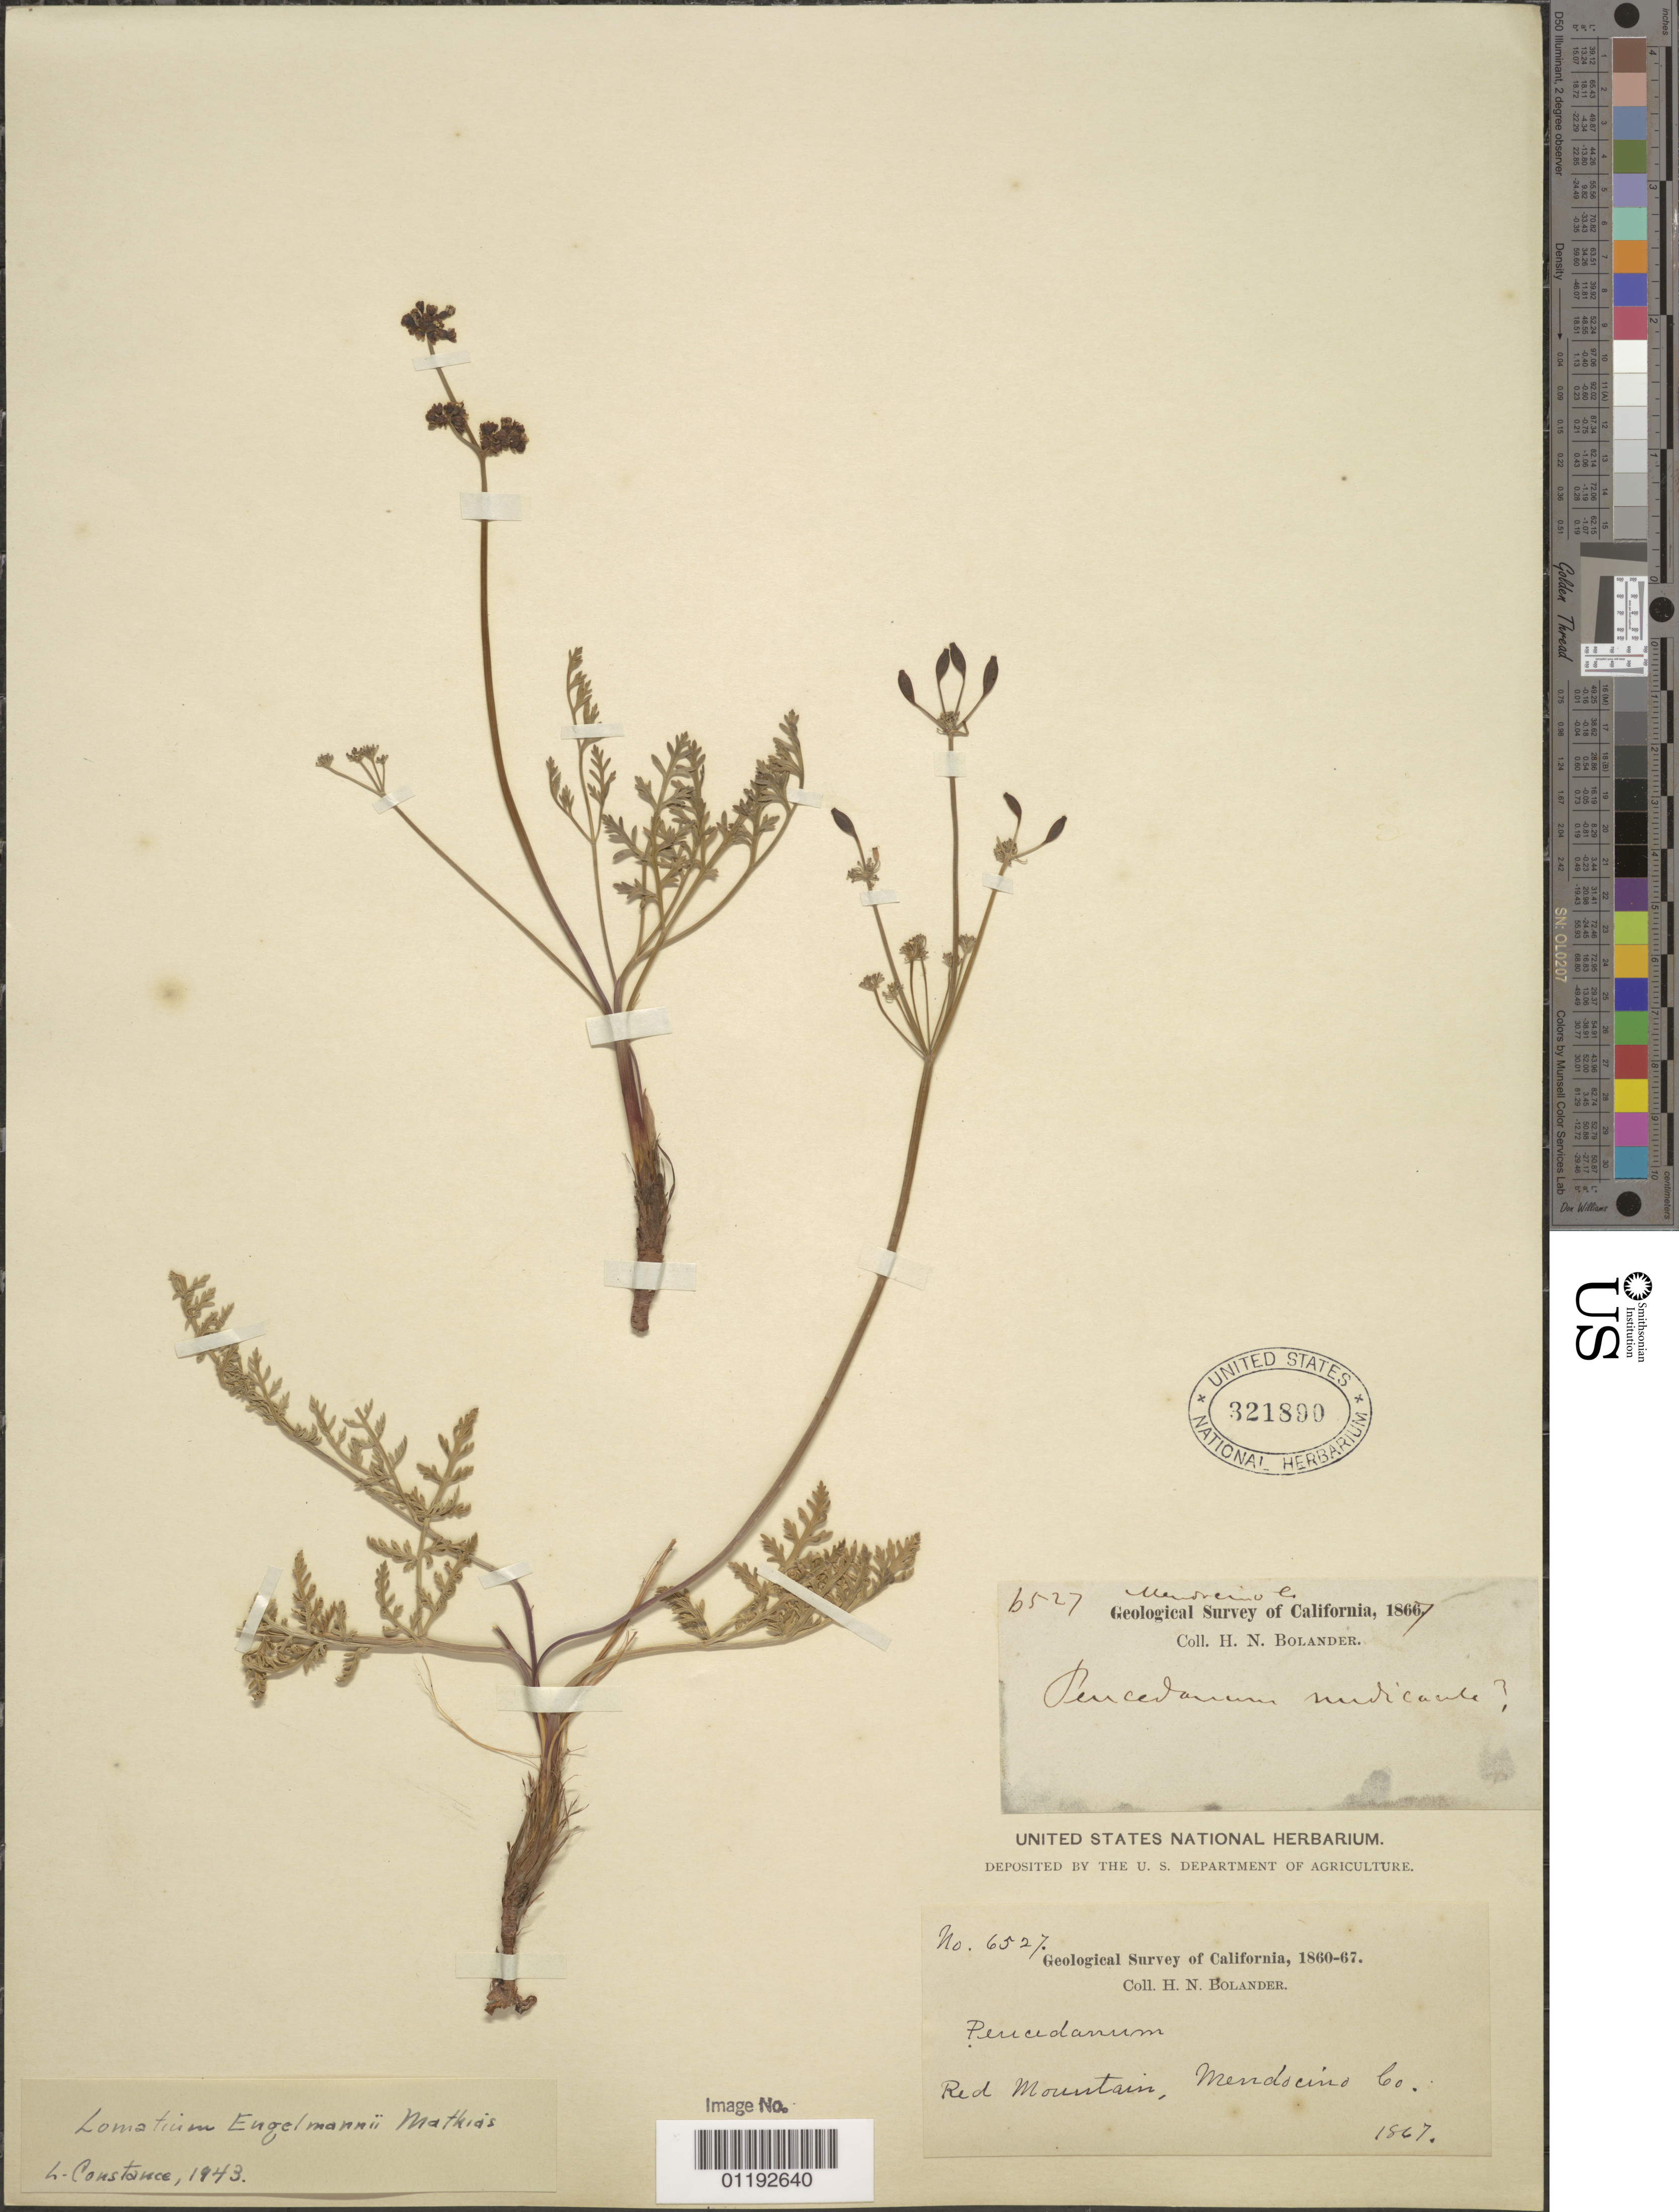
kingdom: Plantae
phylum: Tracheophyta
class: Magnoliopsida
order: Apiales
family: Apiaceae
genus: Lomatium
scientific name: Lomatium engelmannii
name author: Mathias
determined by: Constance, L., (UC), University of California Berkeley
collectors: H. Bolander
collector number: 6527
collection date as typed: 1867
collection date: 1867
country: United States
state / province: California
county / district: Mendocino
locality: Red Mountain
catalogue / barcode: US 321890